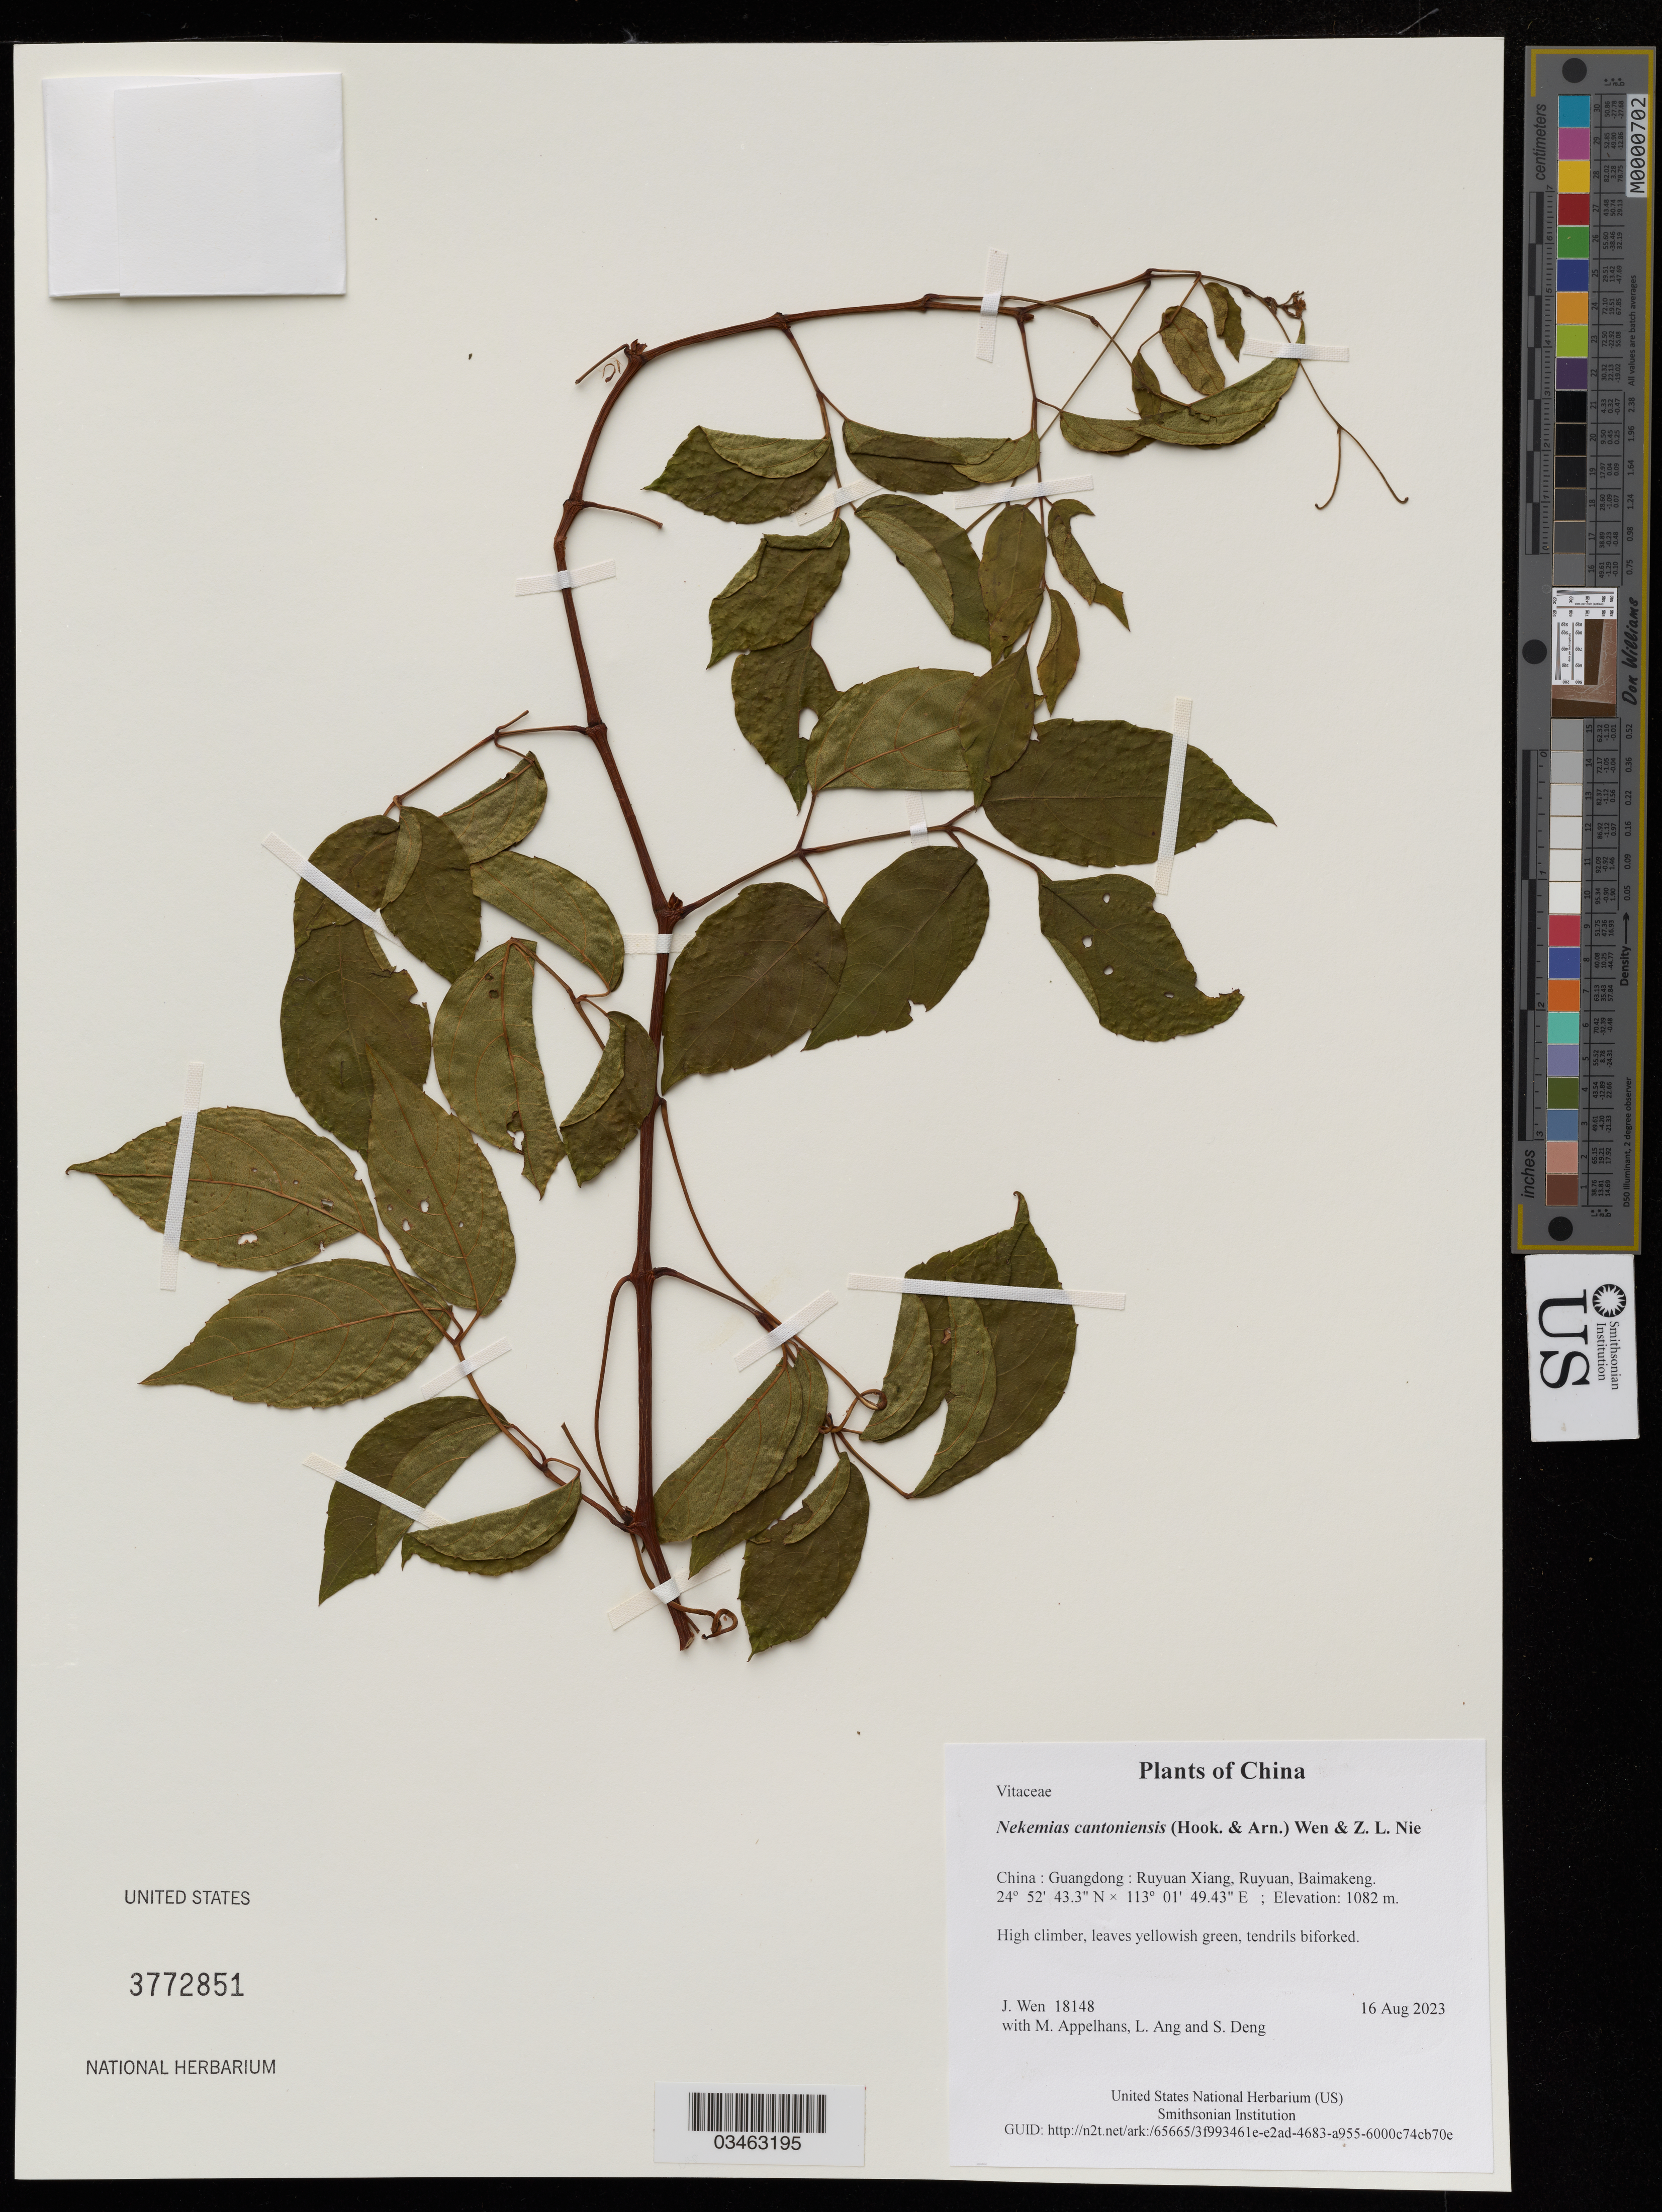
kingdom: Plantae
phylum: Tracheophyta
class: Magnoliopsida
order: Vitales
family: Vitaceae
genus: Nekemias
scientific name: Nekemias cantoniensis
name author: (Hook. & Arn.) J. Wen & Z. L. Nie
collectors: J. Wen, M. Appelhans, L. Ang & S. Deng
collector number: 18148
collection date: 2023-08-16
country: China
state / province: Guangdong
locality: Ruyuan Xiang, Ruyuan, Baimakeng.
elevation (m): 1082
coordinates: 24 52 43.3 N, 113 01 49.43 E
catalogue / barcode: US 3772851